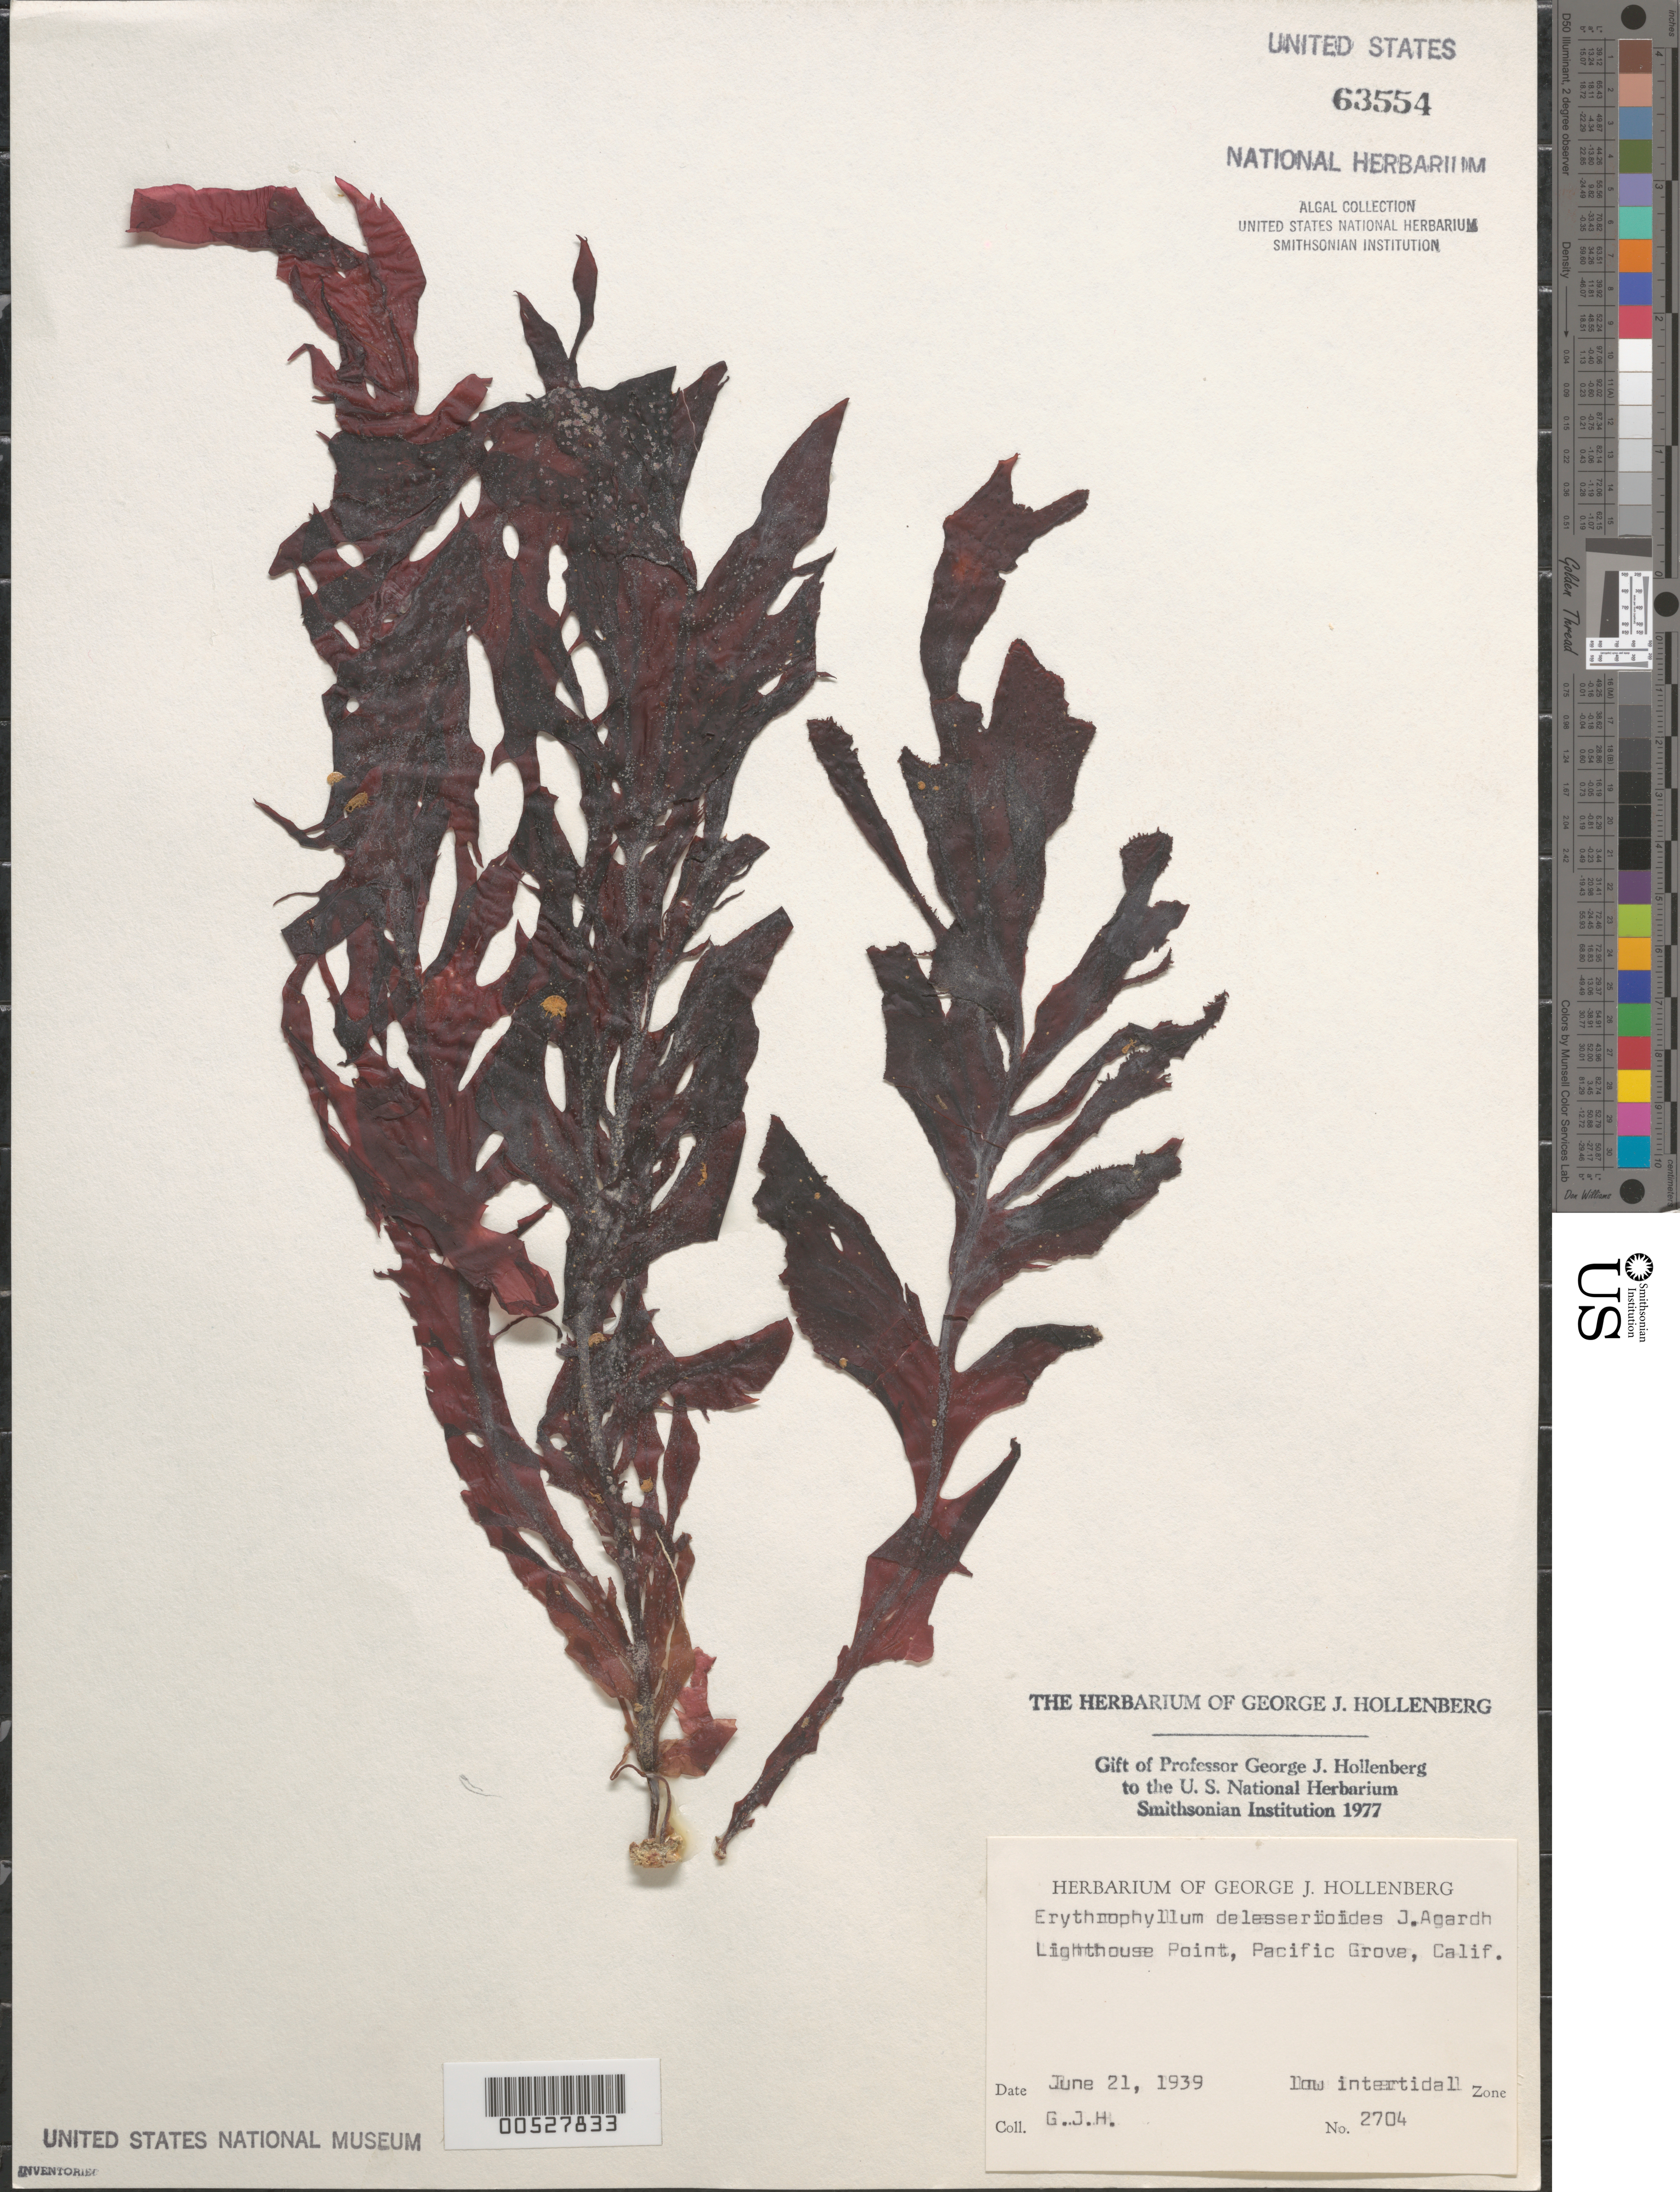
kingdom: Plantae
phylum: Rhodophyta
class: Florideophyceae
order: Gigartinales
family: Kallymeniaceae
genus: Erythrophyllum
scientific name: Erythrophyllum delesserioides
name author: J. Agardh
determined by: Hollenberg, George J.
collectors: G. Hollenberg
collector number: GJH 2704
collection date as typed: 21 Jun 1939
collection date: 1939-06-21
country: United States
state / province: California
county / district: Monterey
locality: Lighthouse Point, near Pacific Grove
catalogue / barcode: US 63554